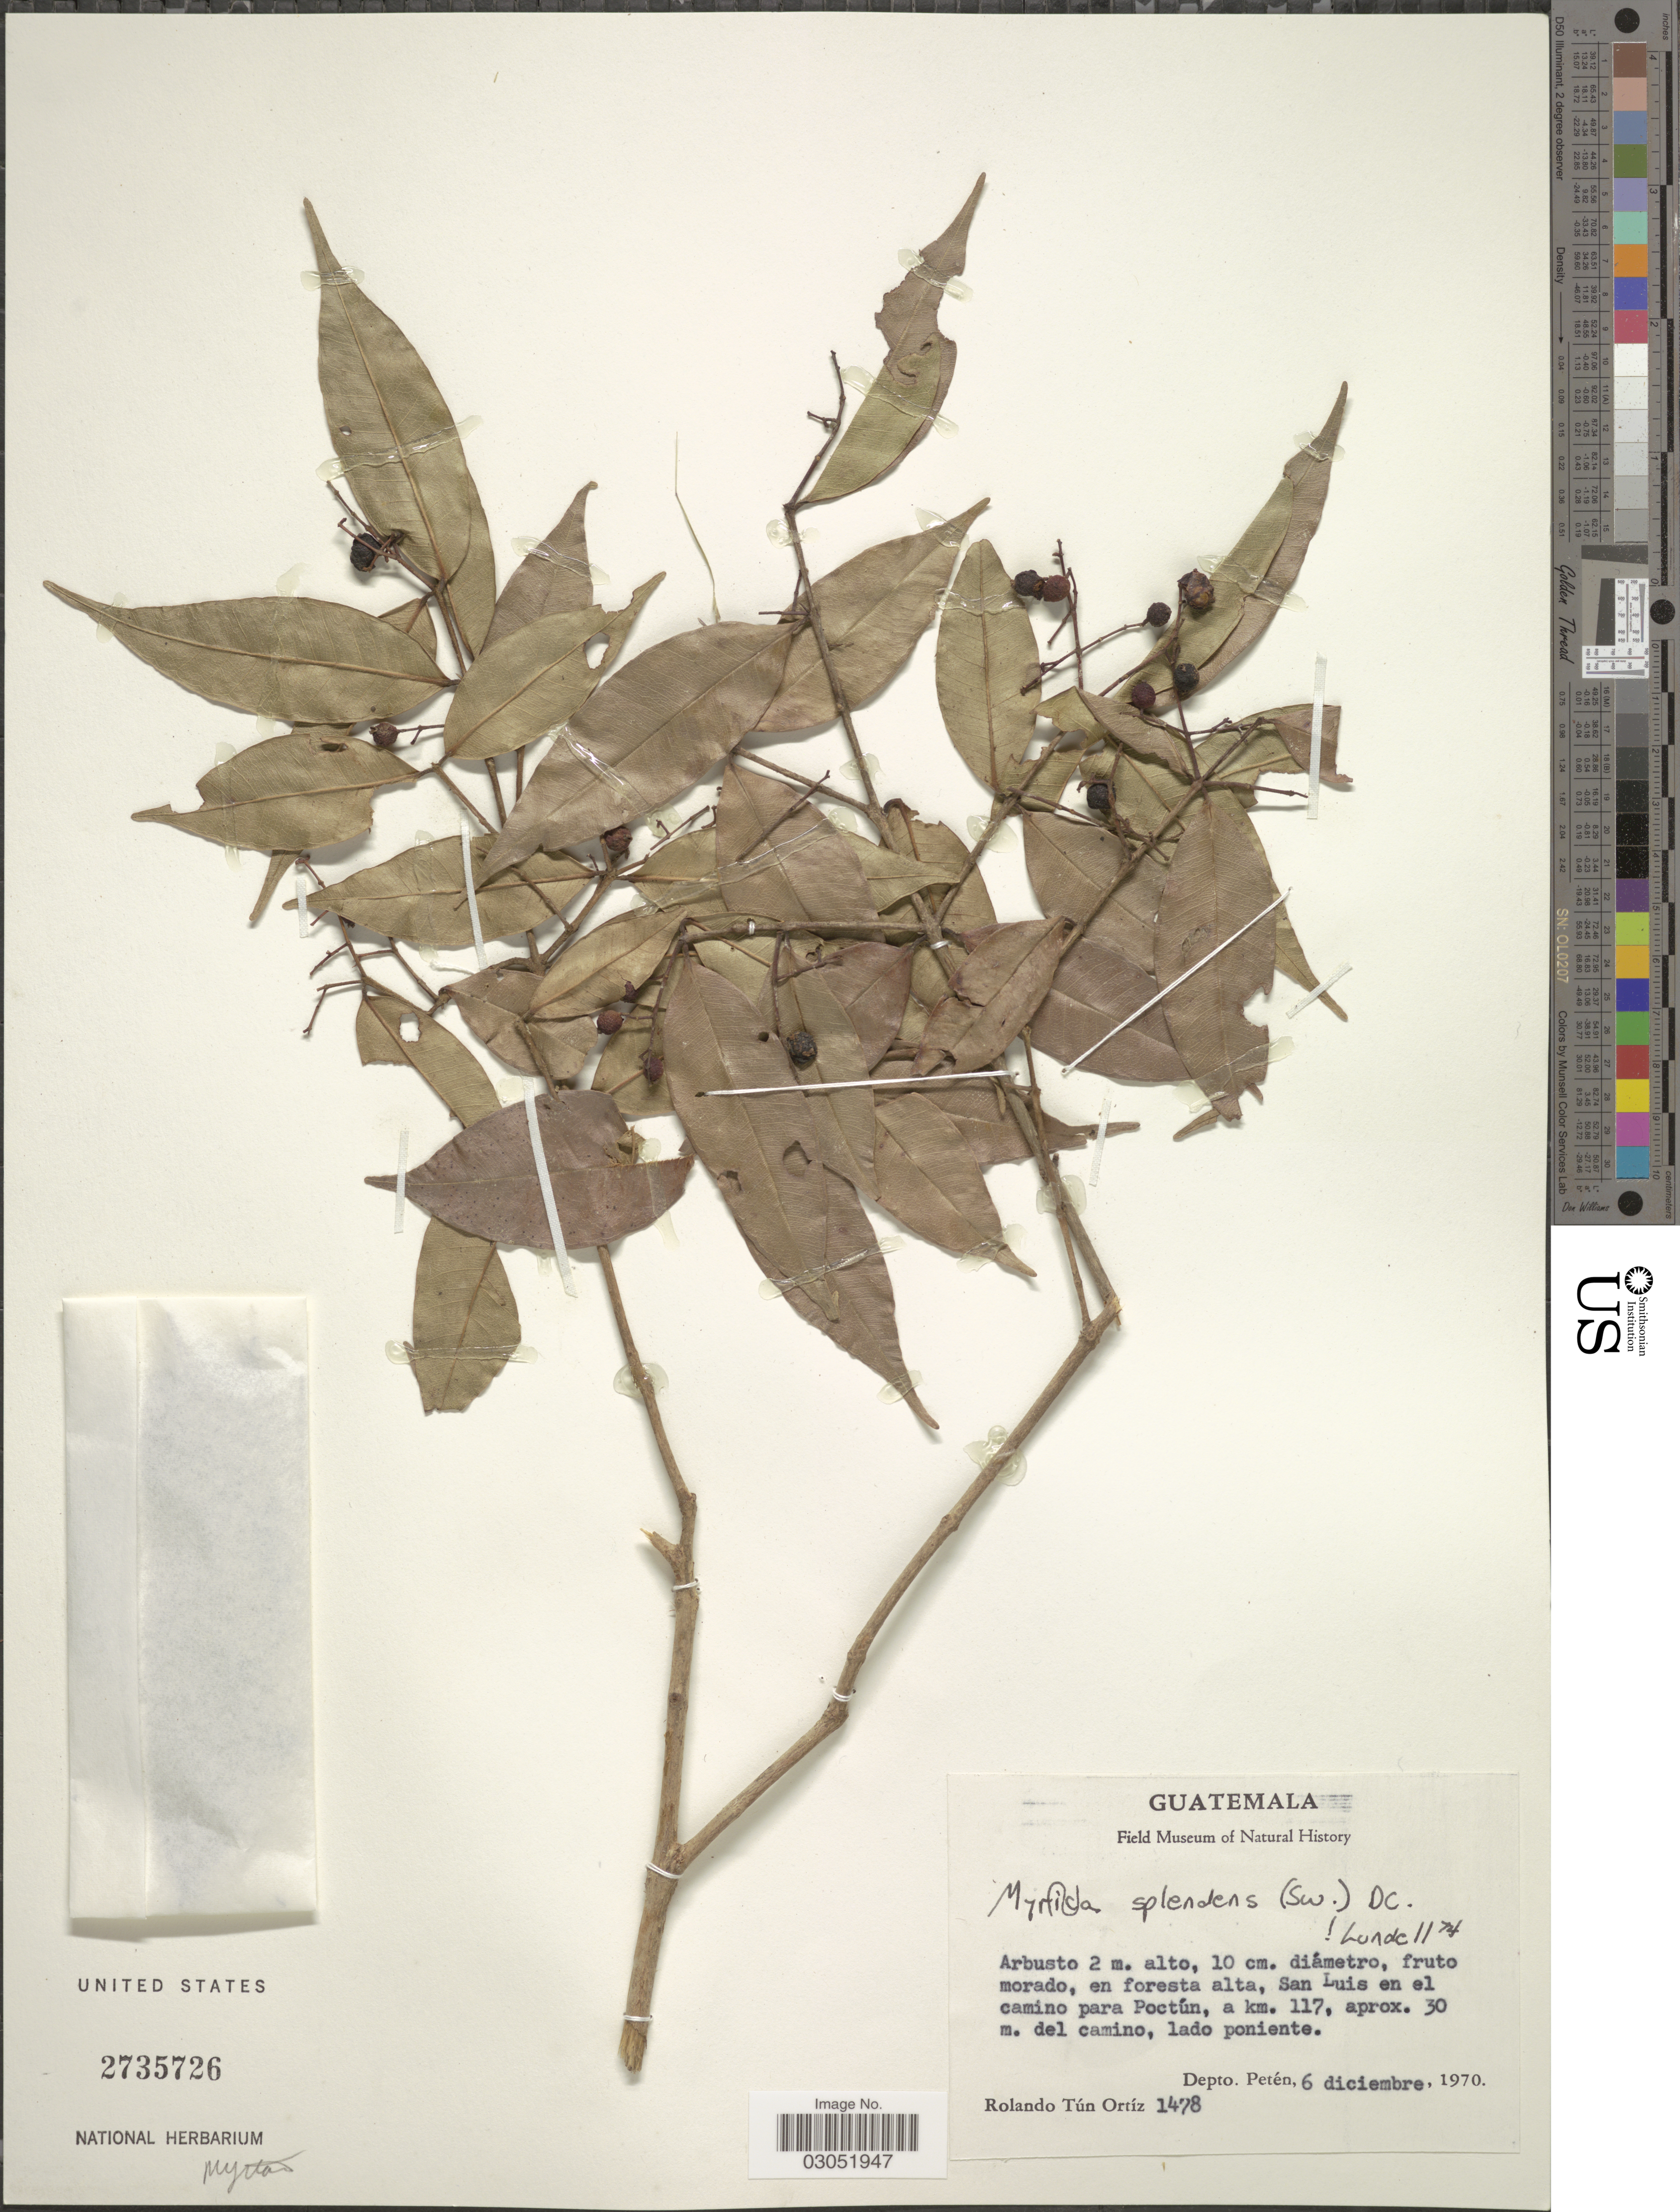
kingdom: Plantae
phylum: Tracheophyta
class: Magnoliopsida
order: Myrtales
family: Myrtaceae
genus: Myrcia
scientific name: Myrcia splendens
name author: (Sw.) DC.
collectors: R. Ortiz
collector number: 1478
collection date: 1970-12-06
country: Guatemala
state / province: El Petén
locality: San Luis en el camino para Poctún, a km. 117, aprox. 30 m. del camino, lado poniente. Depto. Petén.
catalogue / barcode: US 2735726